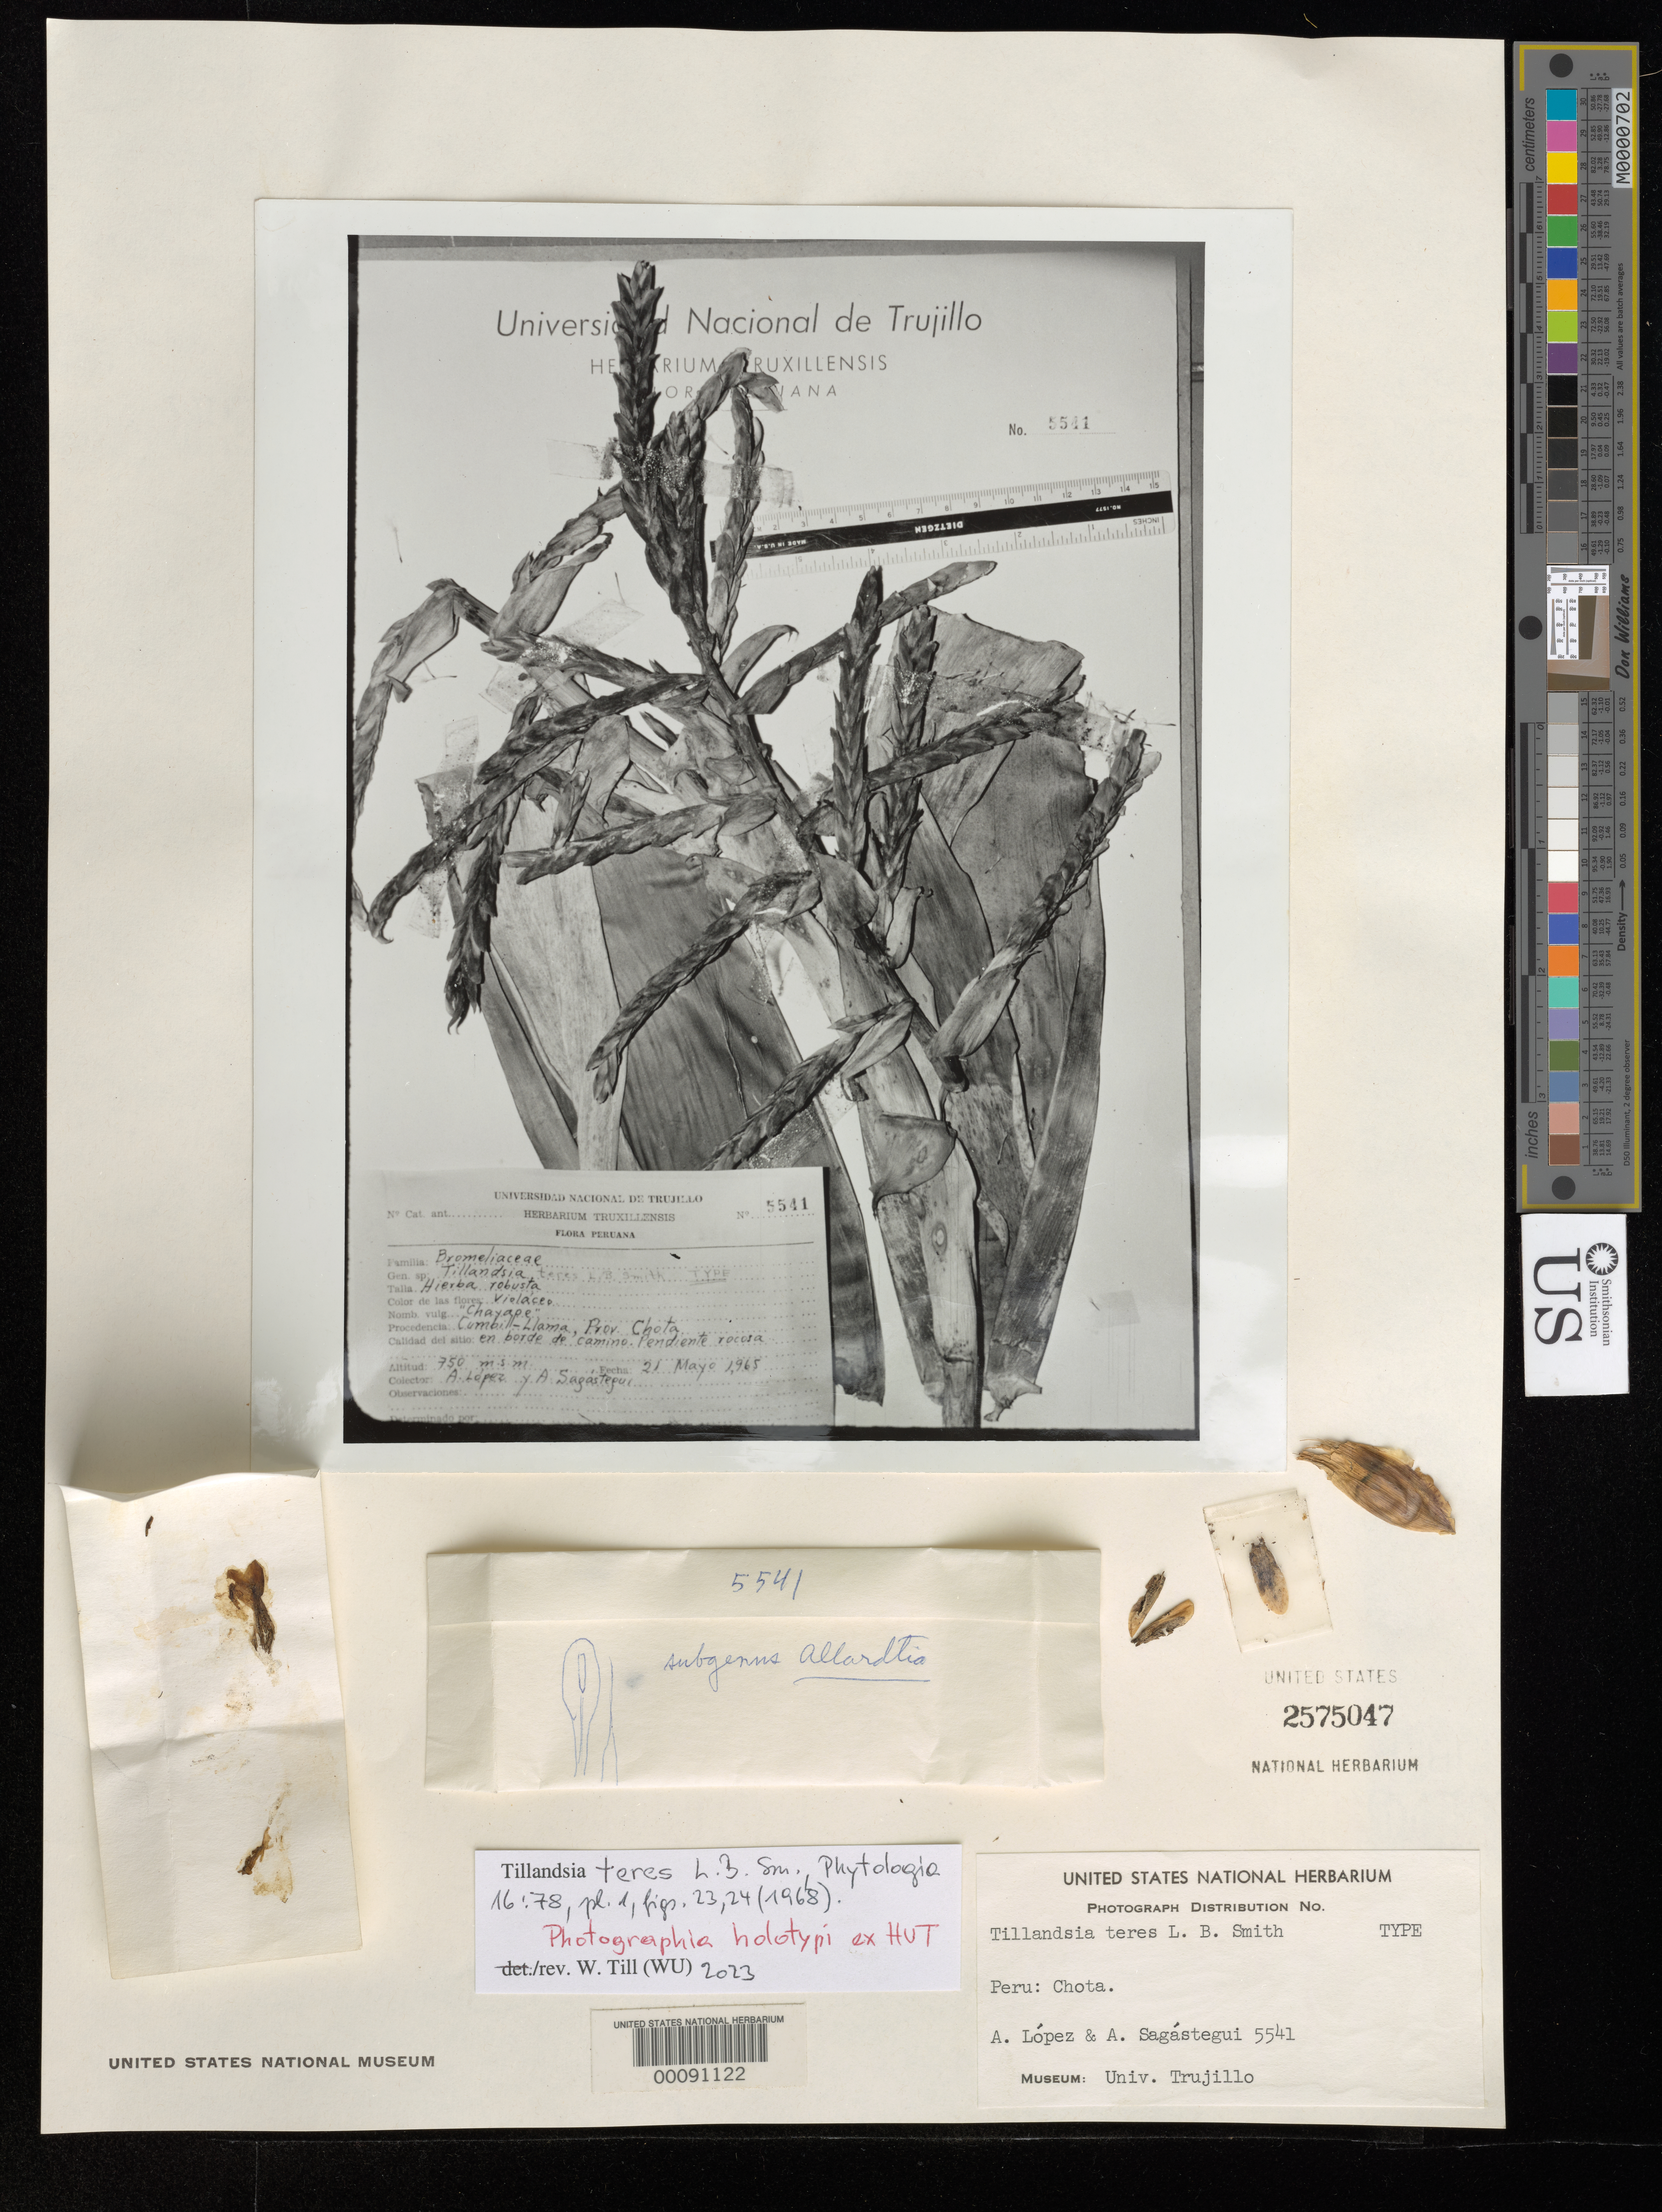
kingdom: Plantae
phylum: Tracheophyta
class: Liliopsida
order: Poales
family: Bromeliaceae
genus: Tillandsia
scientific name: Tillandsia teres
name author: L.B. Sm.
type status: Type Fragment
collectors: A. Lopez & A. Sagástegui A.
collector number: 5541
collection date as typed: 21 May 1965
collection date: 1965-05-21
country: Peru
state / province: Cajamarca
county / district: Chota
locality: Cumbil-Llama Road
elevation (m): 750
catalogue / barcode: US 2575047